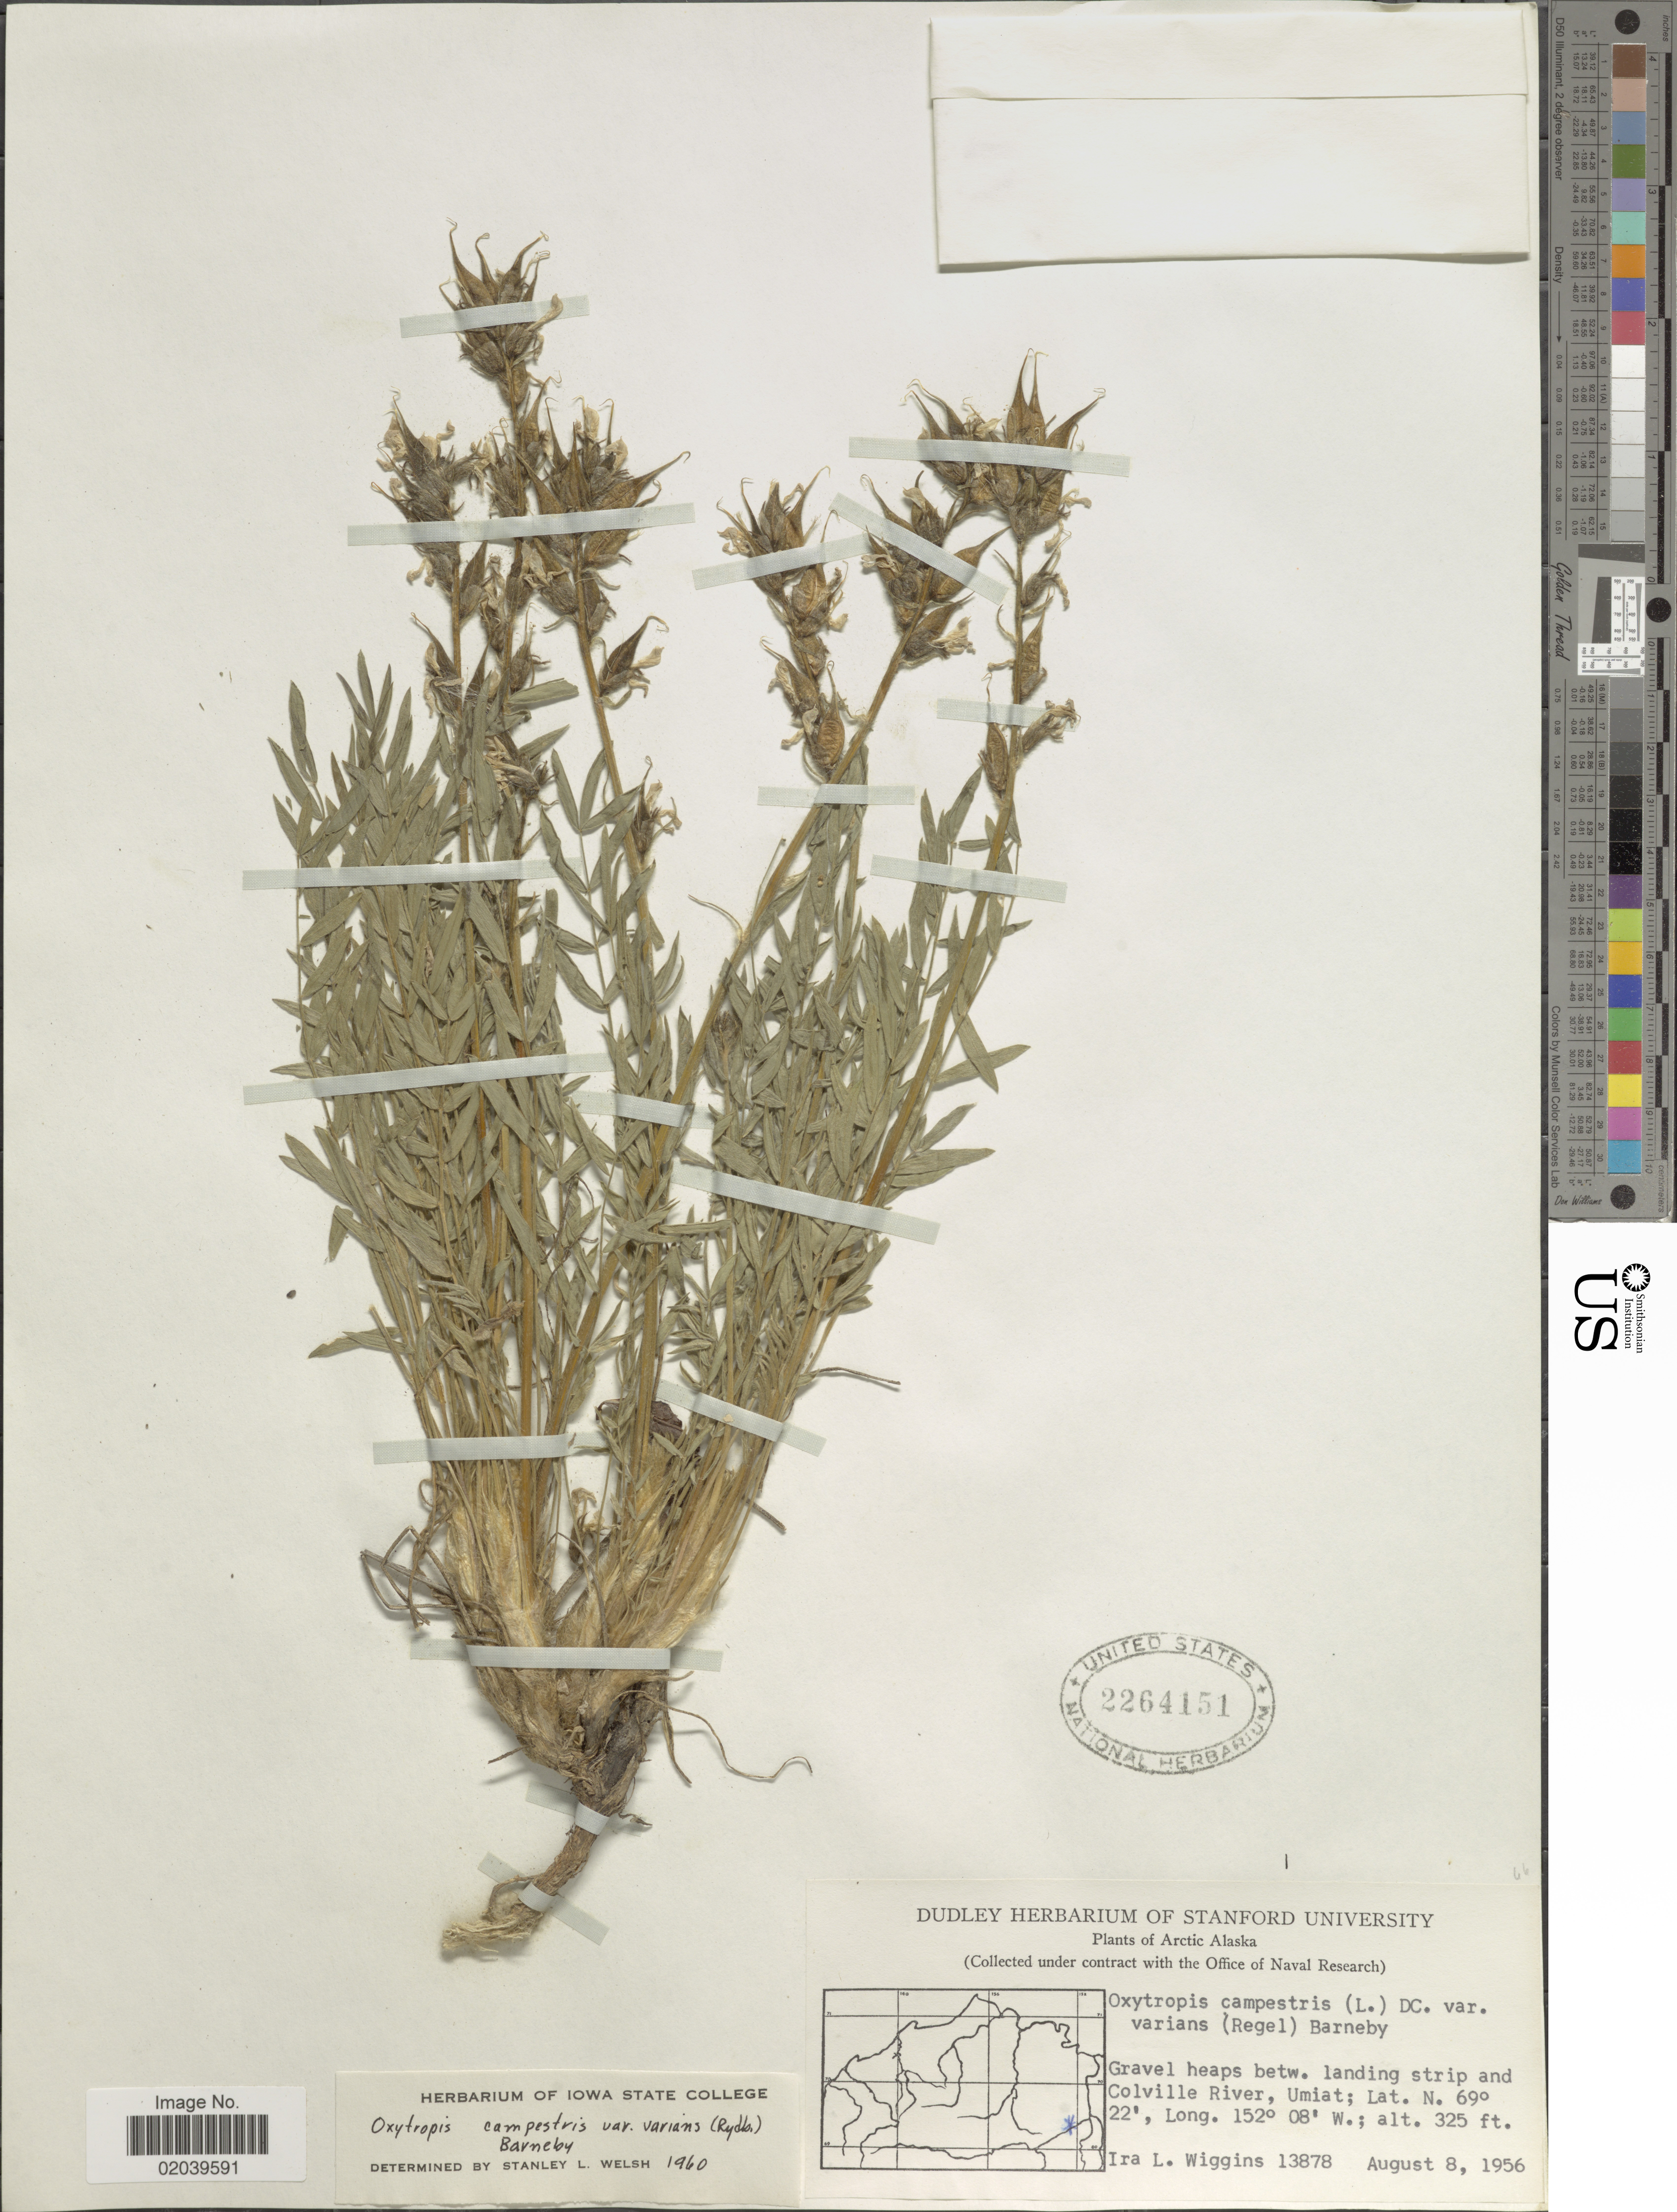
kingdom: Plantae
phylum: Tracheophyta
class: Magnoliopsida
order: Fabales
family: Fabaceae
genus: Oxytropis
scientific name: Oxytropis campestris var. varians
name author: (Rydb.) Barneby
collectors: I. L. Wiggins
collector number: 13878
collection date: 1956-08-08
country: United States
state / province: Alaska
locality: Arctic Alaska, Gravel heaps betw. landing strip and Colville River, Umiat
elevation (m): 99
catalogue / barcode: US 2264151